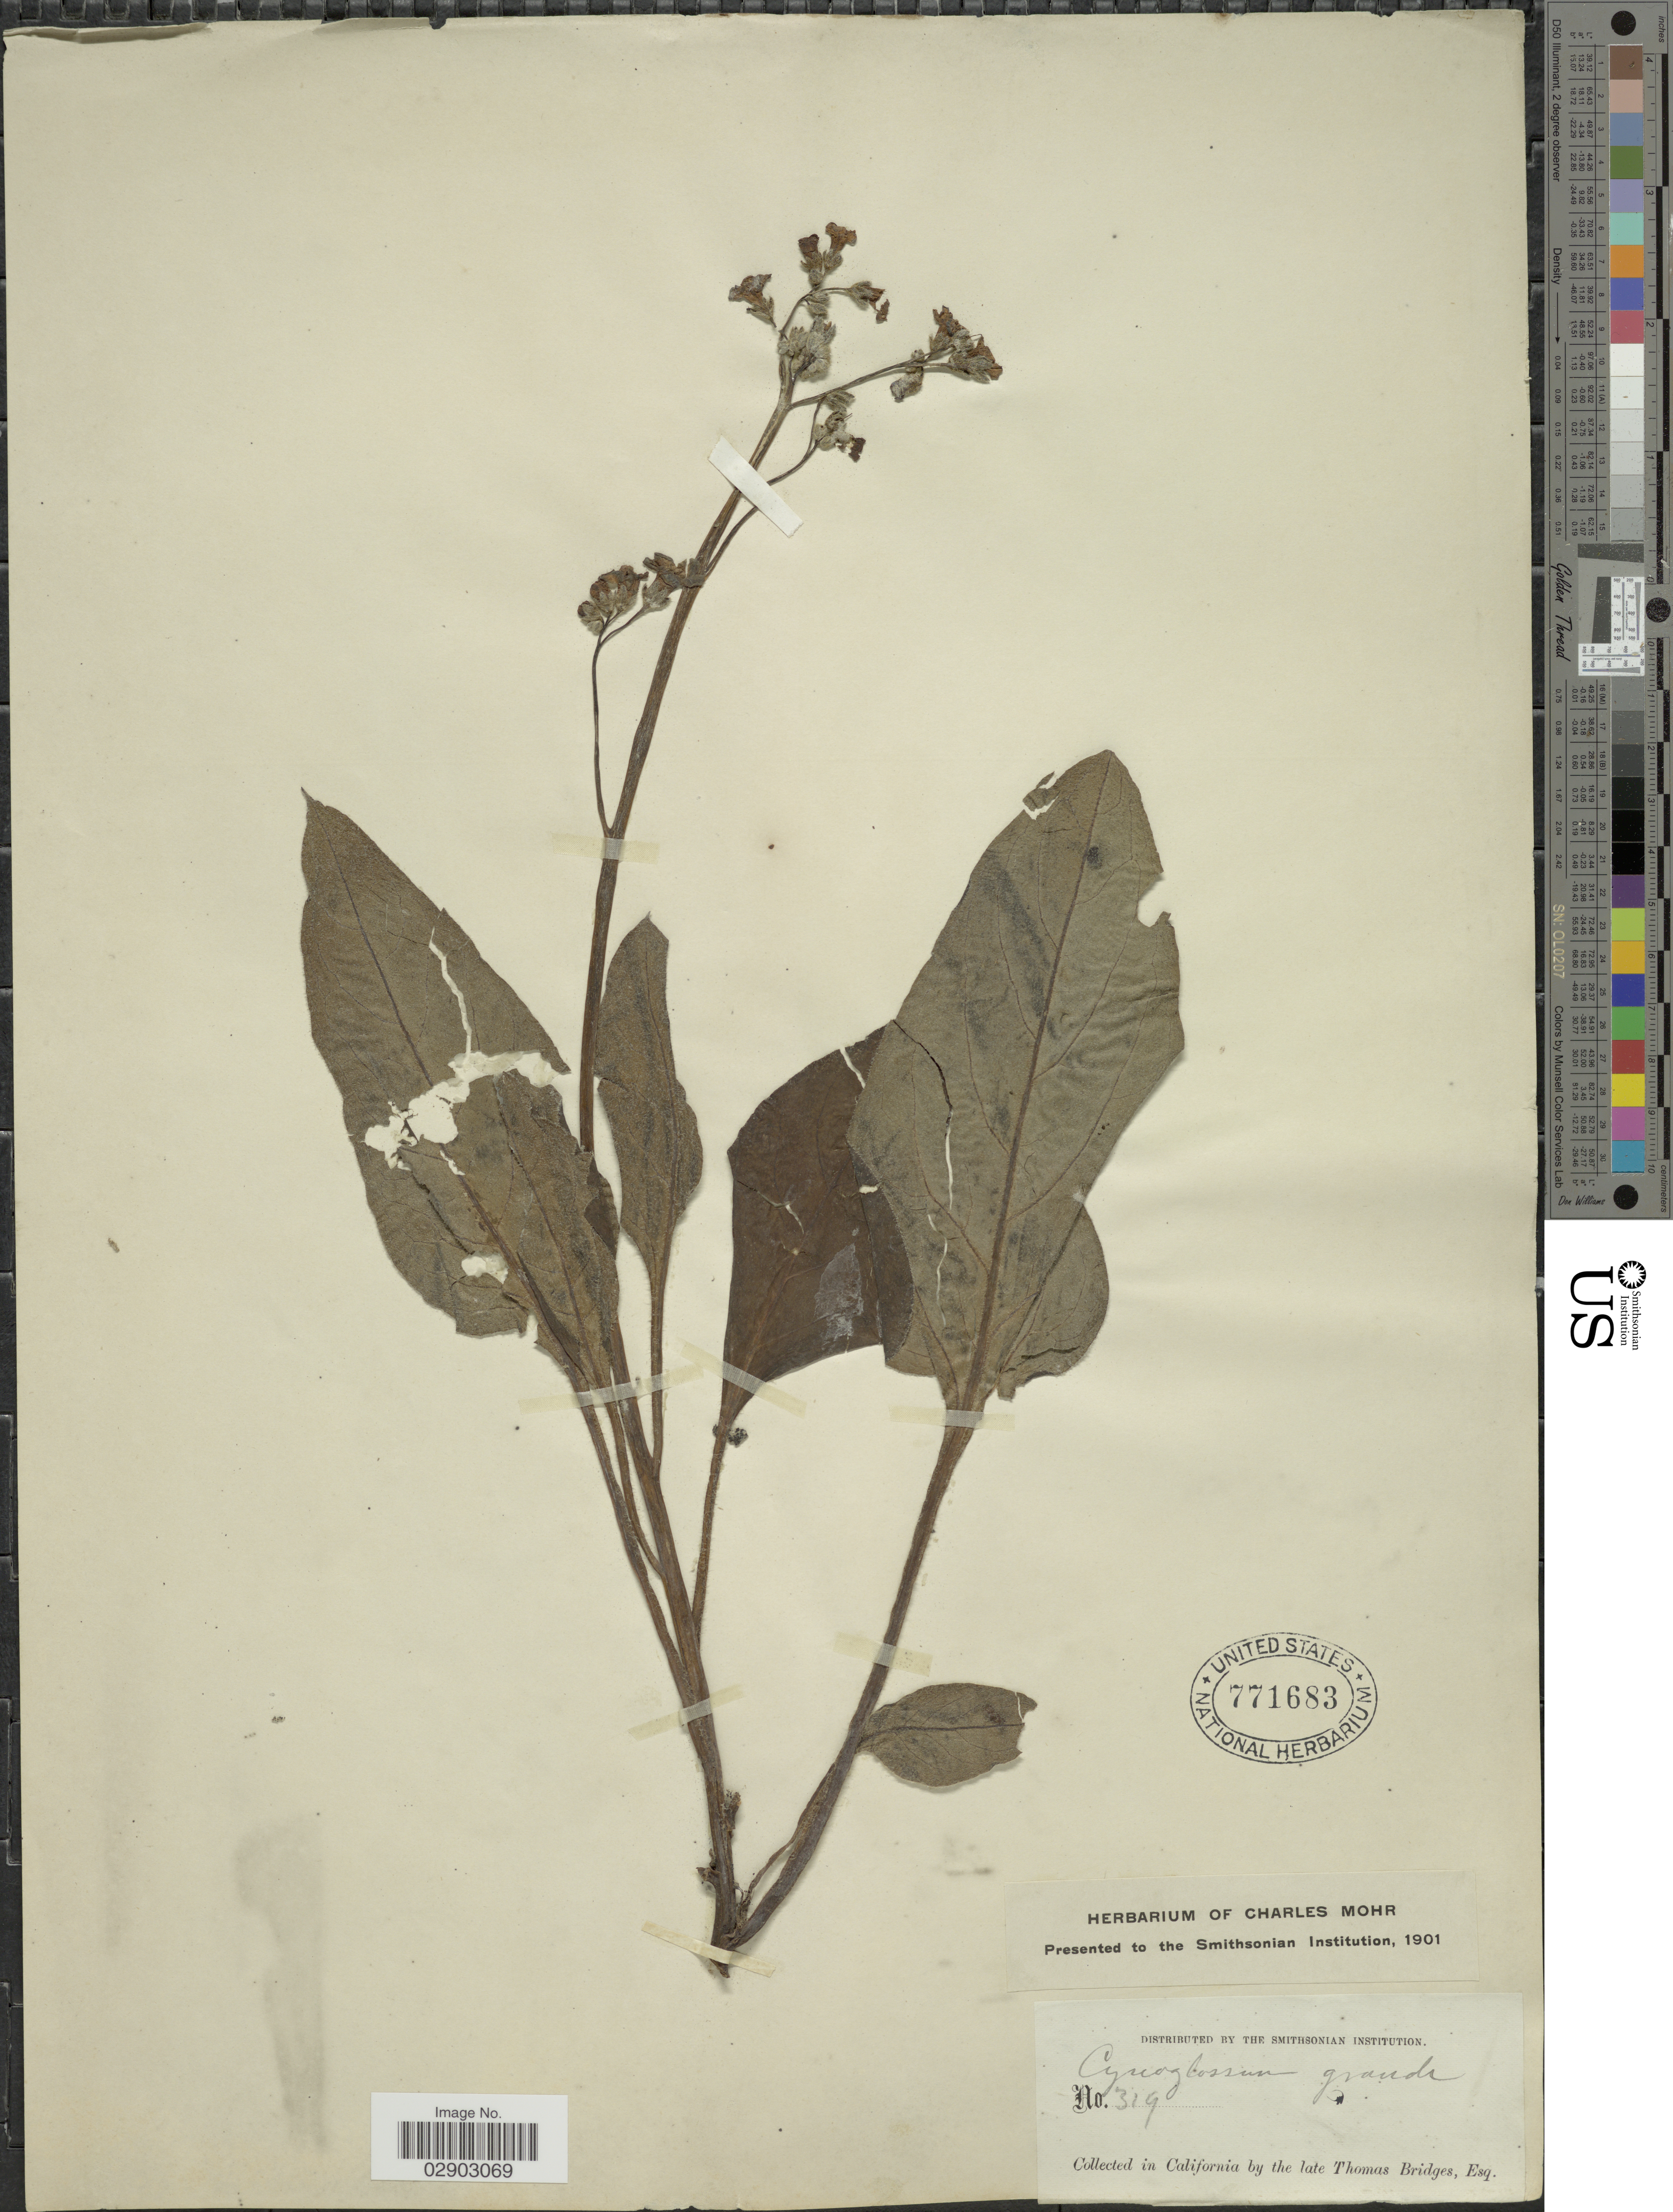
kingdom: Plantae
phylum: Tracheophyta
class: Magnoliopsida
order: Boraginales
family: Boraginaceae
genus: Cynoglossum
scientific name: Cynoglossum grande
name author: Douglas ex Lehm.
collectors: T. Bridges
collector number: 319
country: United States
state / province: California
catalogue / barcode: US 771683